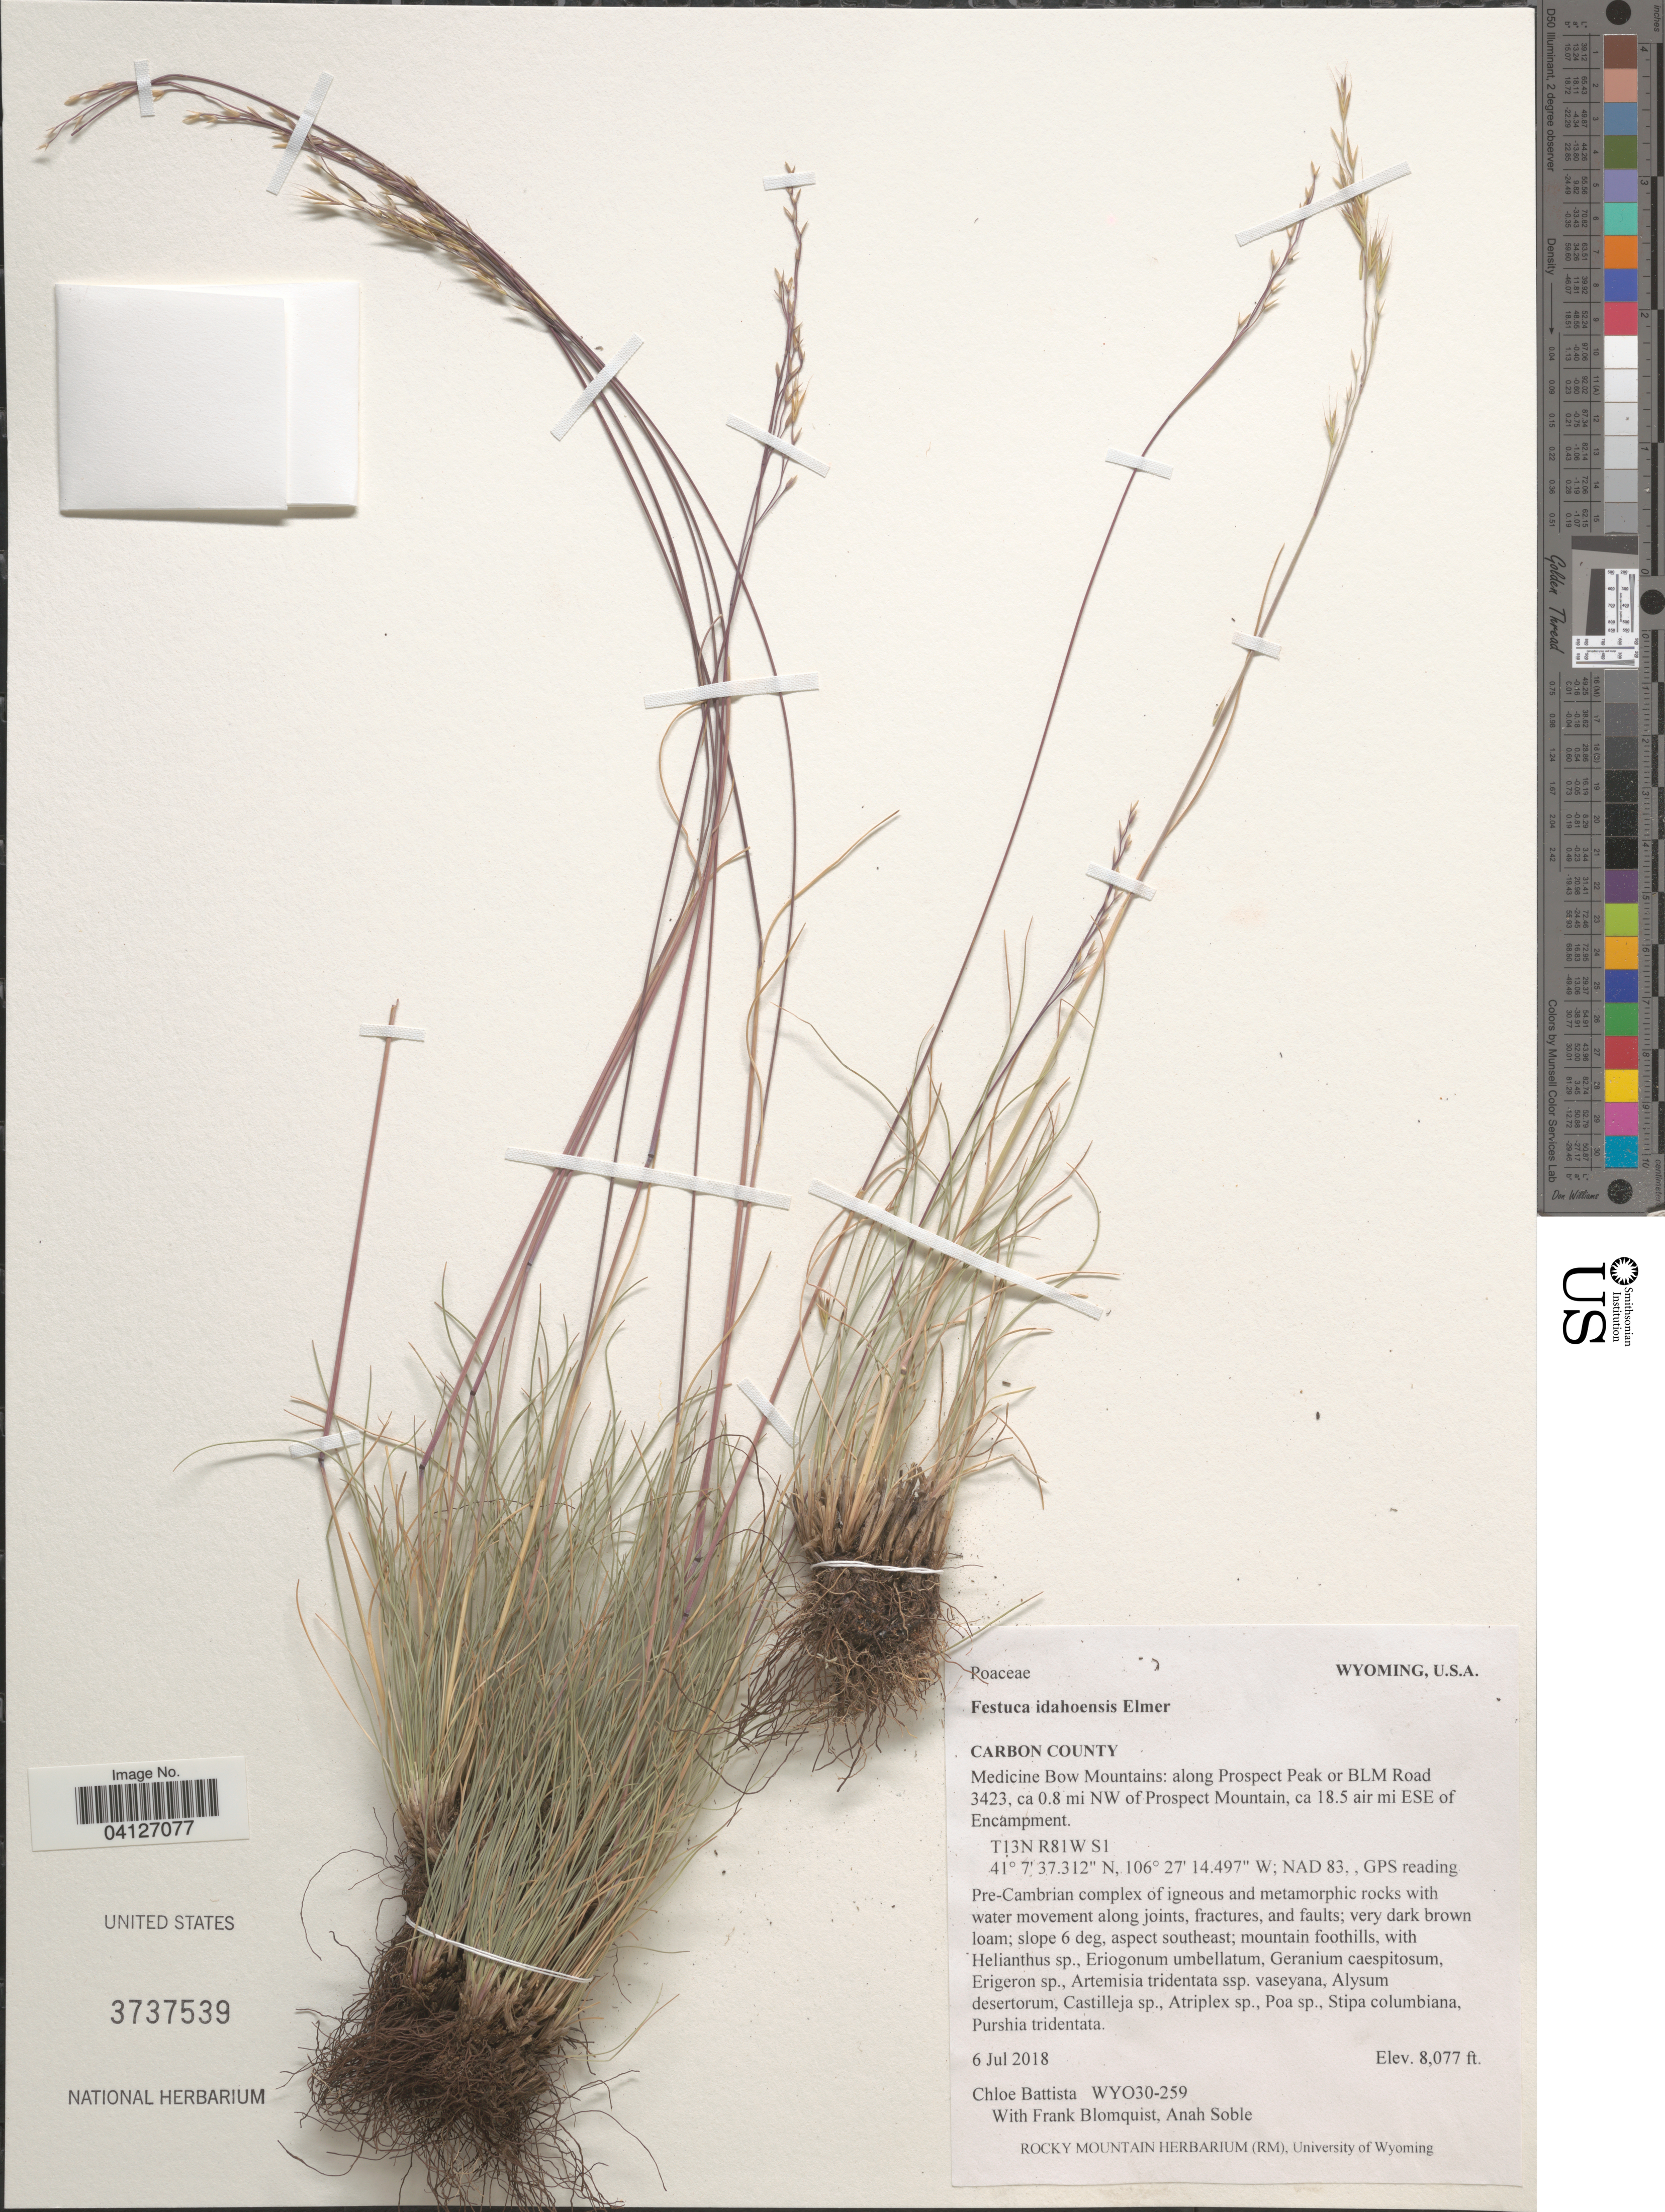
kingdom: Plantae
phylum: Tracheophyta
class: Liliopsida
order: Poales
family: Poaceae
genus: Festuca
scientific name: Festuca idahoensis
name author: Elmer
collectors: C. Battista, F. Blomquist & A. Soble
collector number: WYO30-259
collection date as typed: Transcribed d/m/y: 6/7/2018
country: United States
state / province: Wyoming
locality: Carbon County. Medicine Bow Mountains: along Prospect Peak or BLM Road 3423, ca 0.8 mi NW of Prospect Mountain, ca 18.5 air mi ESE of Encampment. T13N R81 W S1. NAD 83.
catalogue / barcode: US 3737539